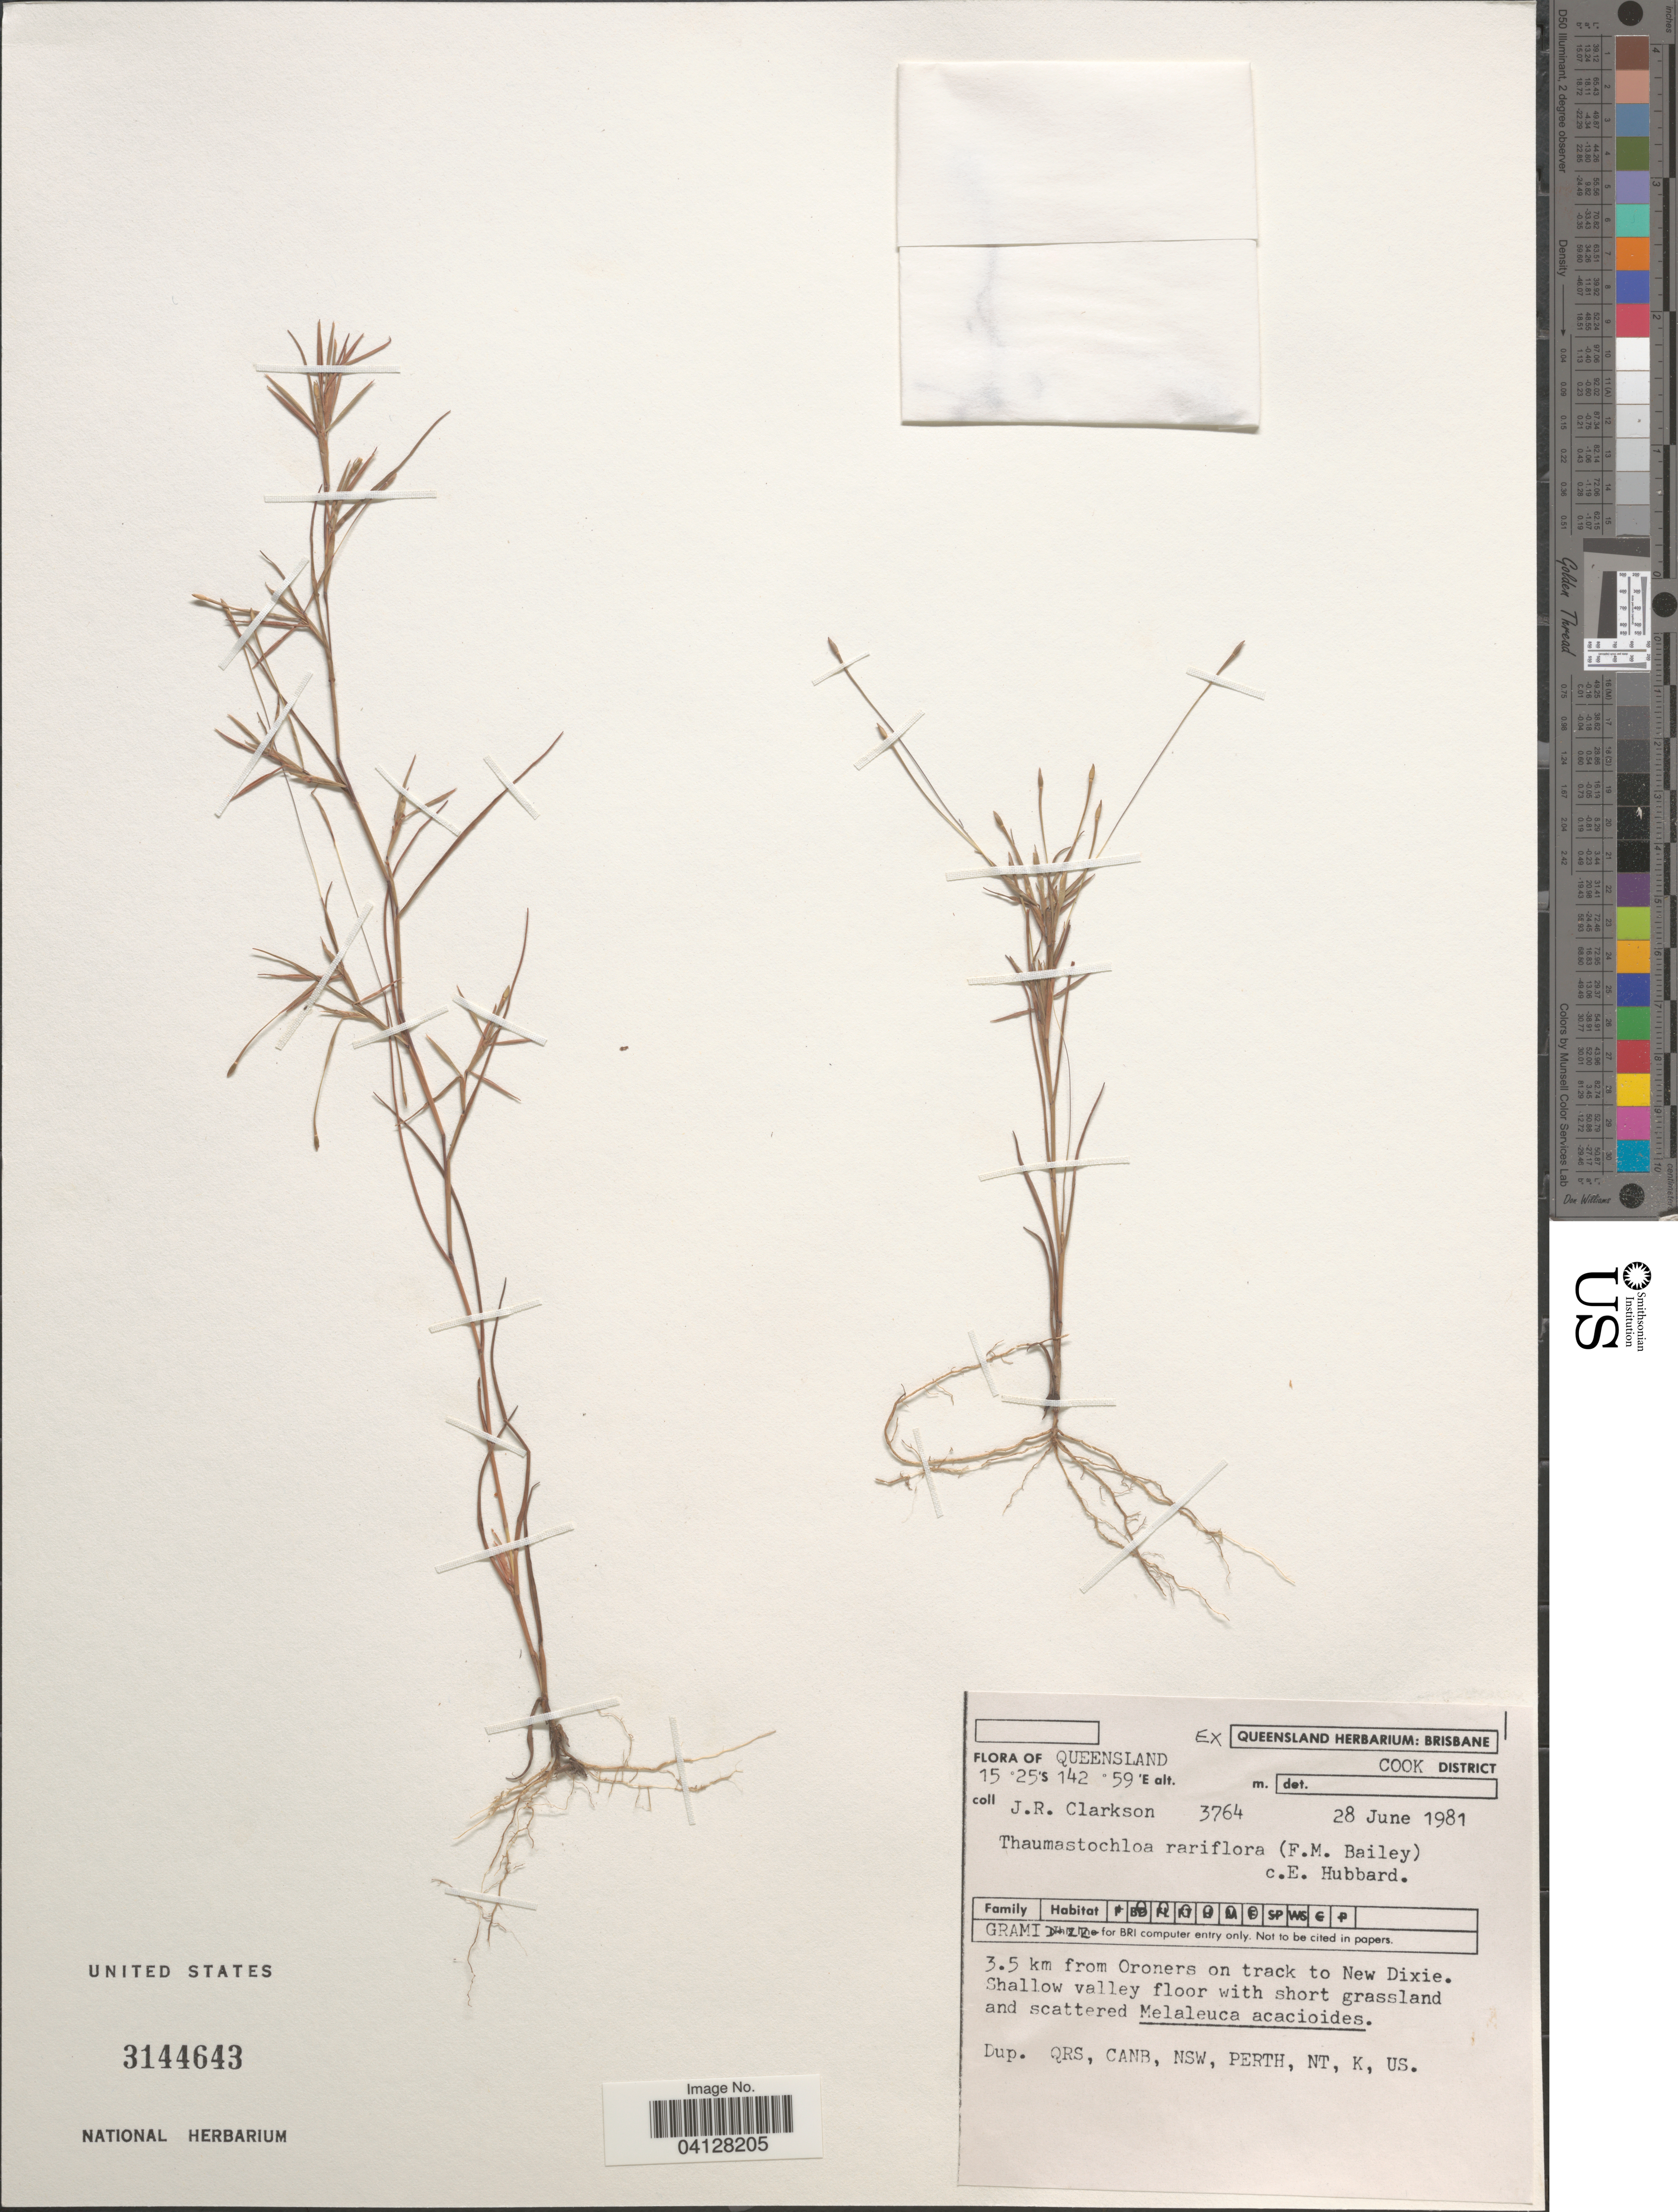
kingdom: Plantae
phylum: Tracheophyta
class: Liliopsida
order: Poales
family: Poaceae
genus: Thaumastochloa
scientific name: Thaumastochloa rariflora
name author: (F.M. Bailey) C.E. Hubb.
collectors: J. Clarkson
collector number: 3764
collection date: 1981-06-28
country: Australia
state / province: Queensland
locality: Cook District. 3.5 km from Oroners on track to New Dixie.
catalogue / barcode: US 3144643